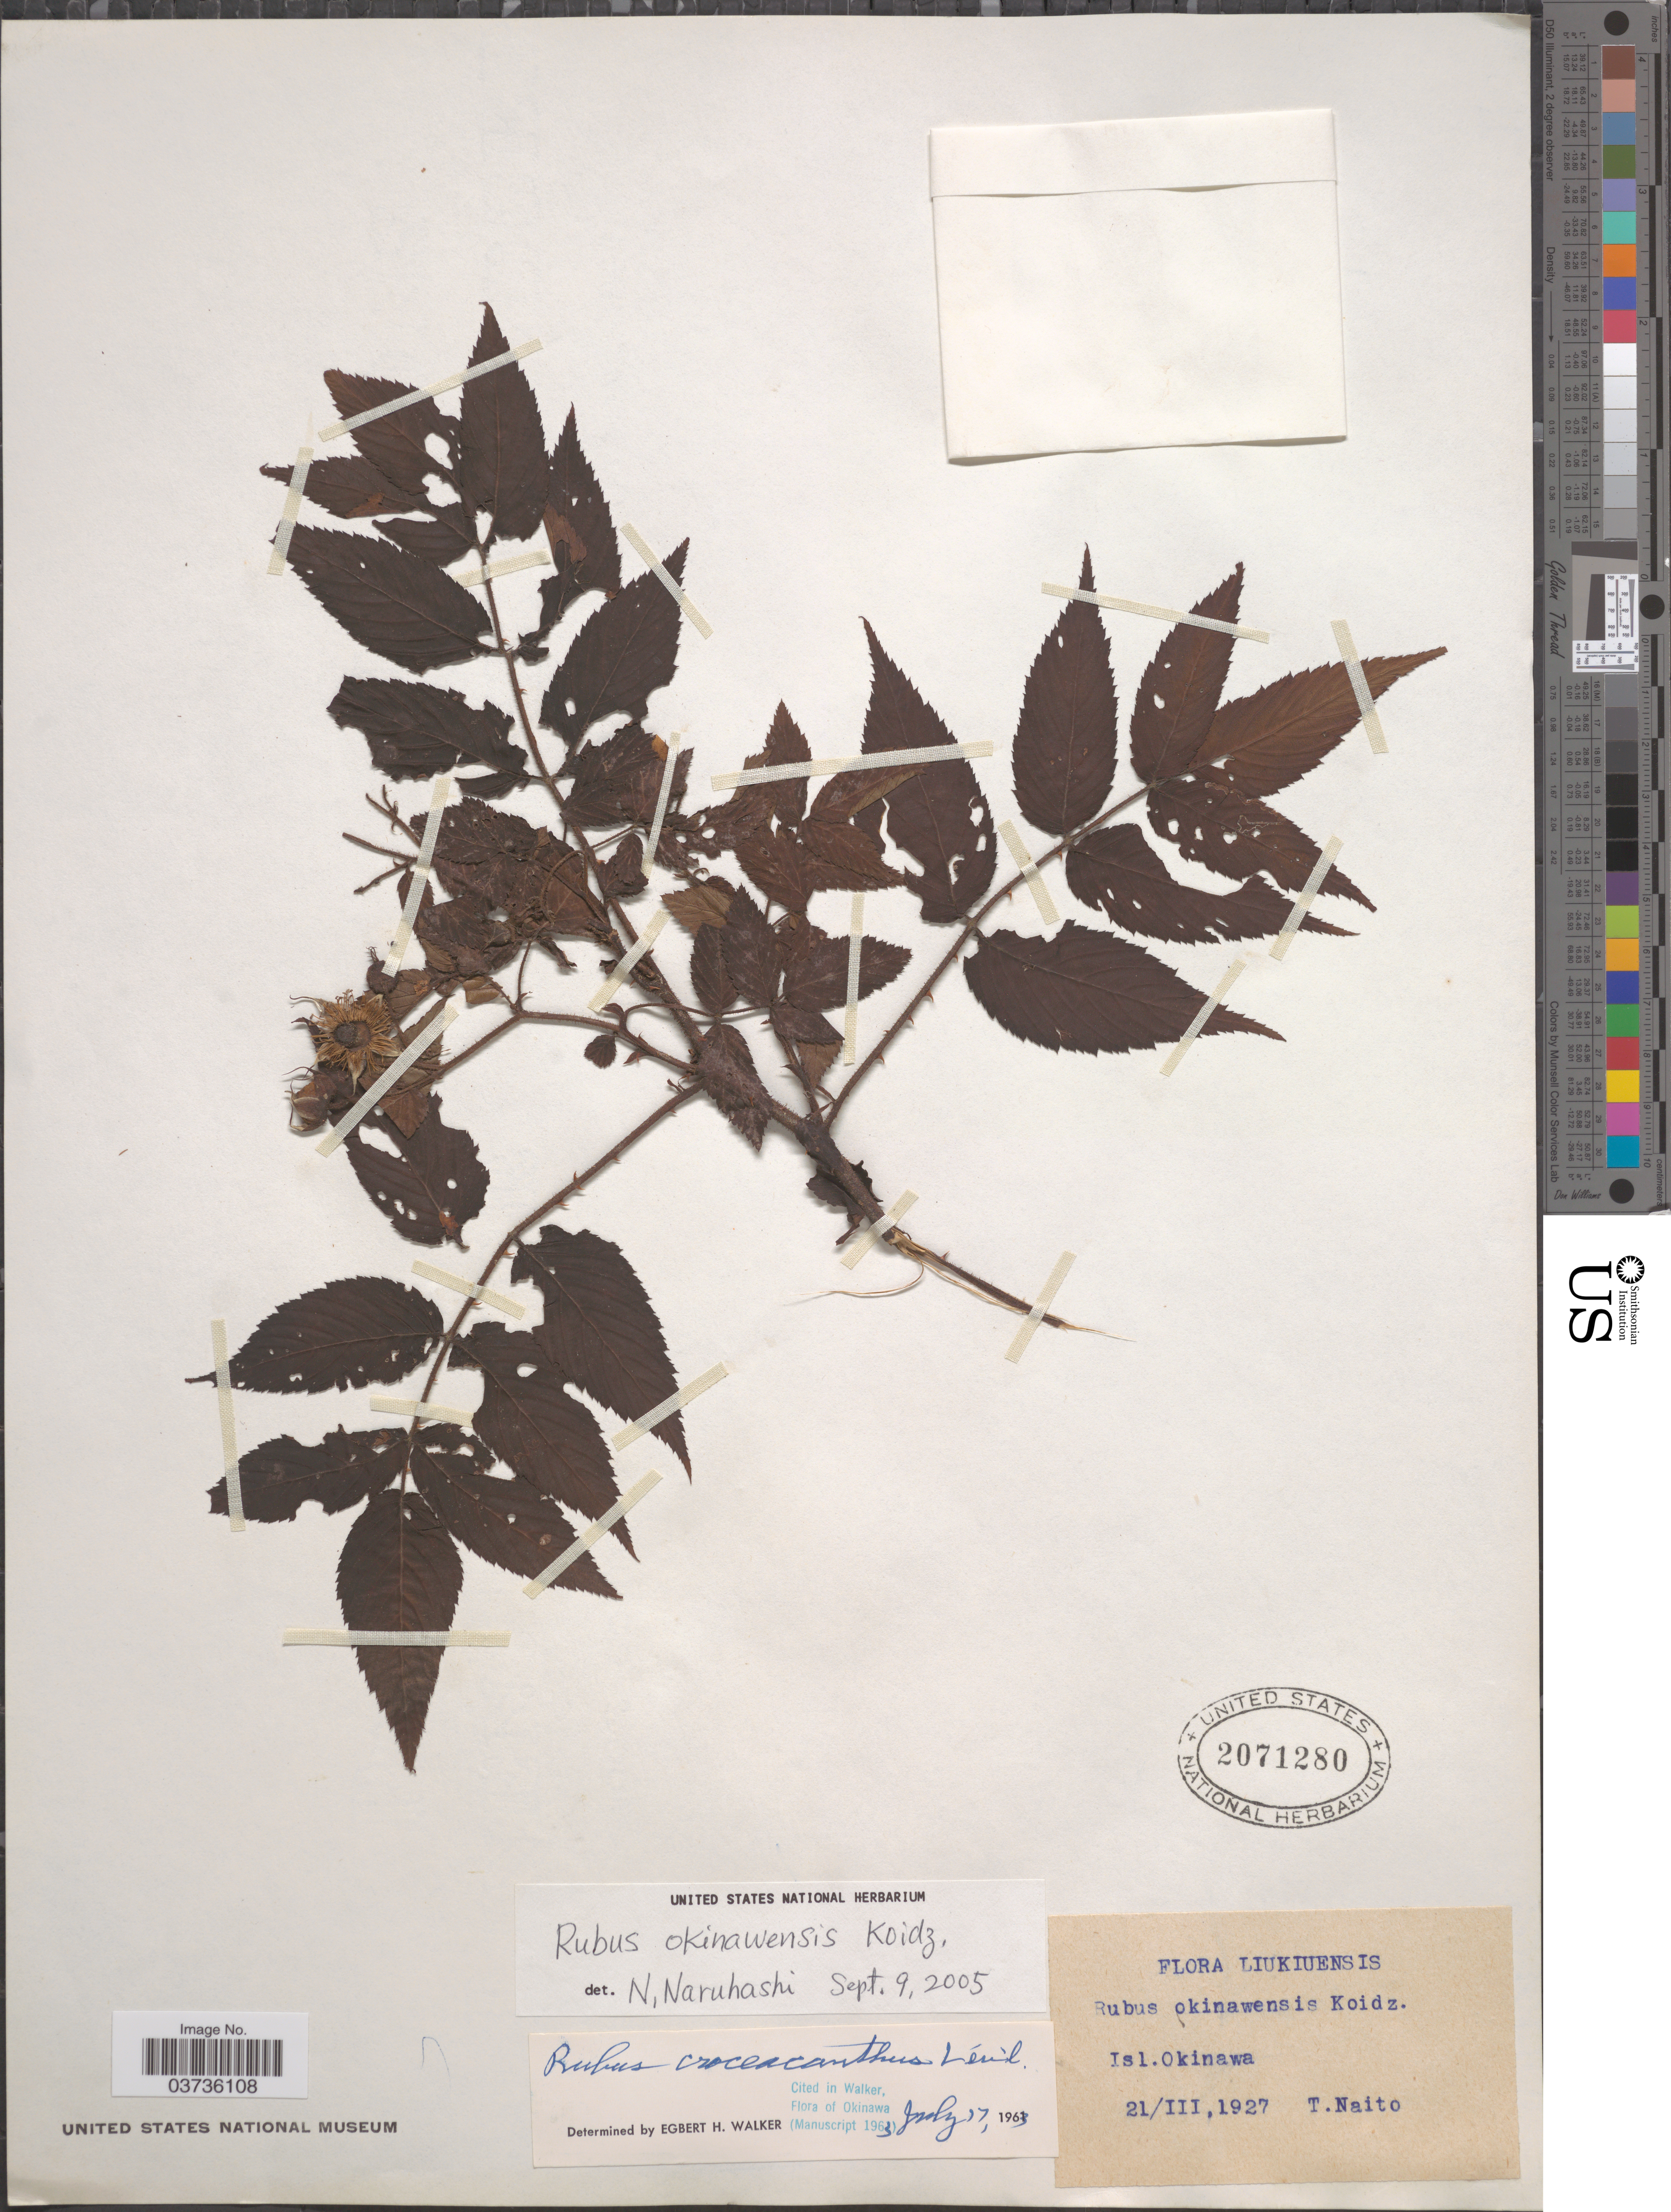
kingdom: Plantae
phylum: Tracheophyta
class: Magnoliopsida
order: Rosales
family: Rosaceae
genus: Rubus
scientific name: Rubus okinawensis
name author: Koidzumi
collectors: T. Naito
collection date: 1927-03-21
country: Japan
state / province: Okinawa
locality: Liukiuensis, Isl. Okinawa.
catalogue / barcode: US 2071280